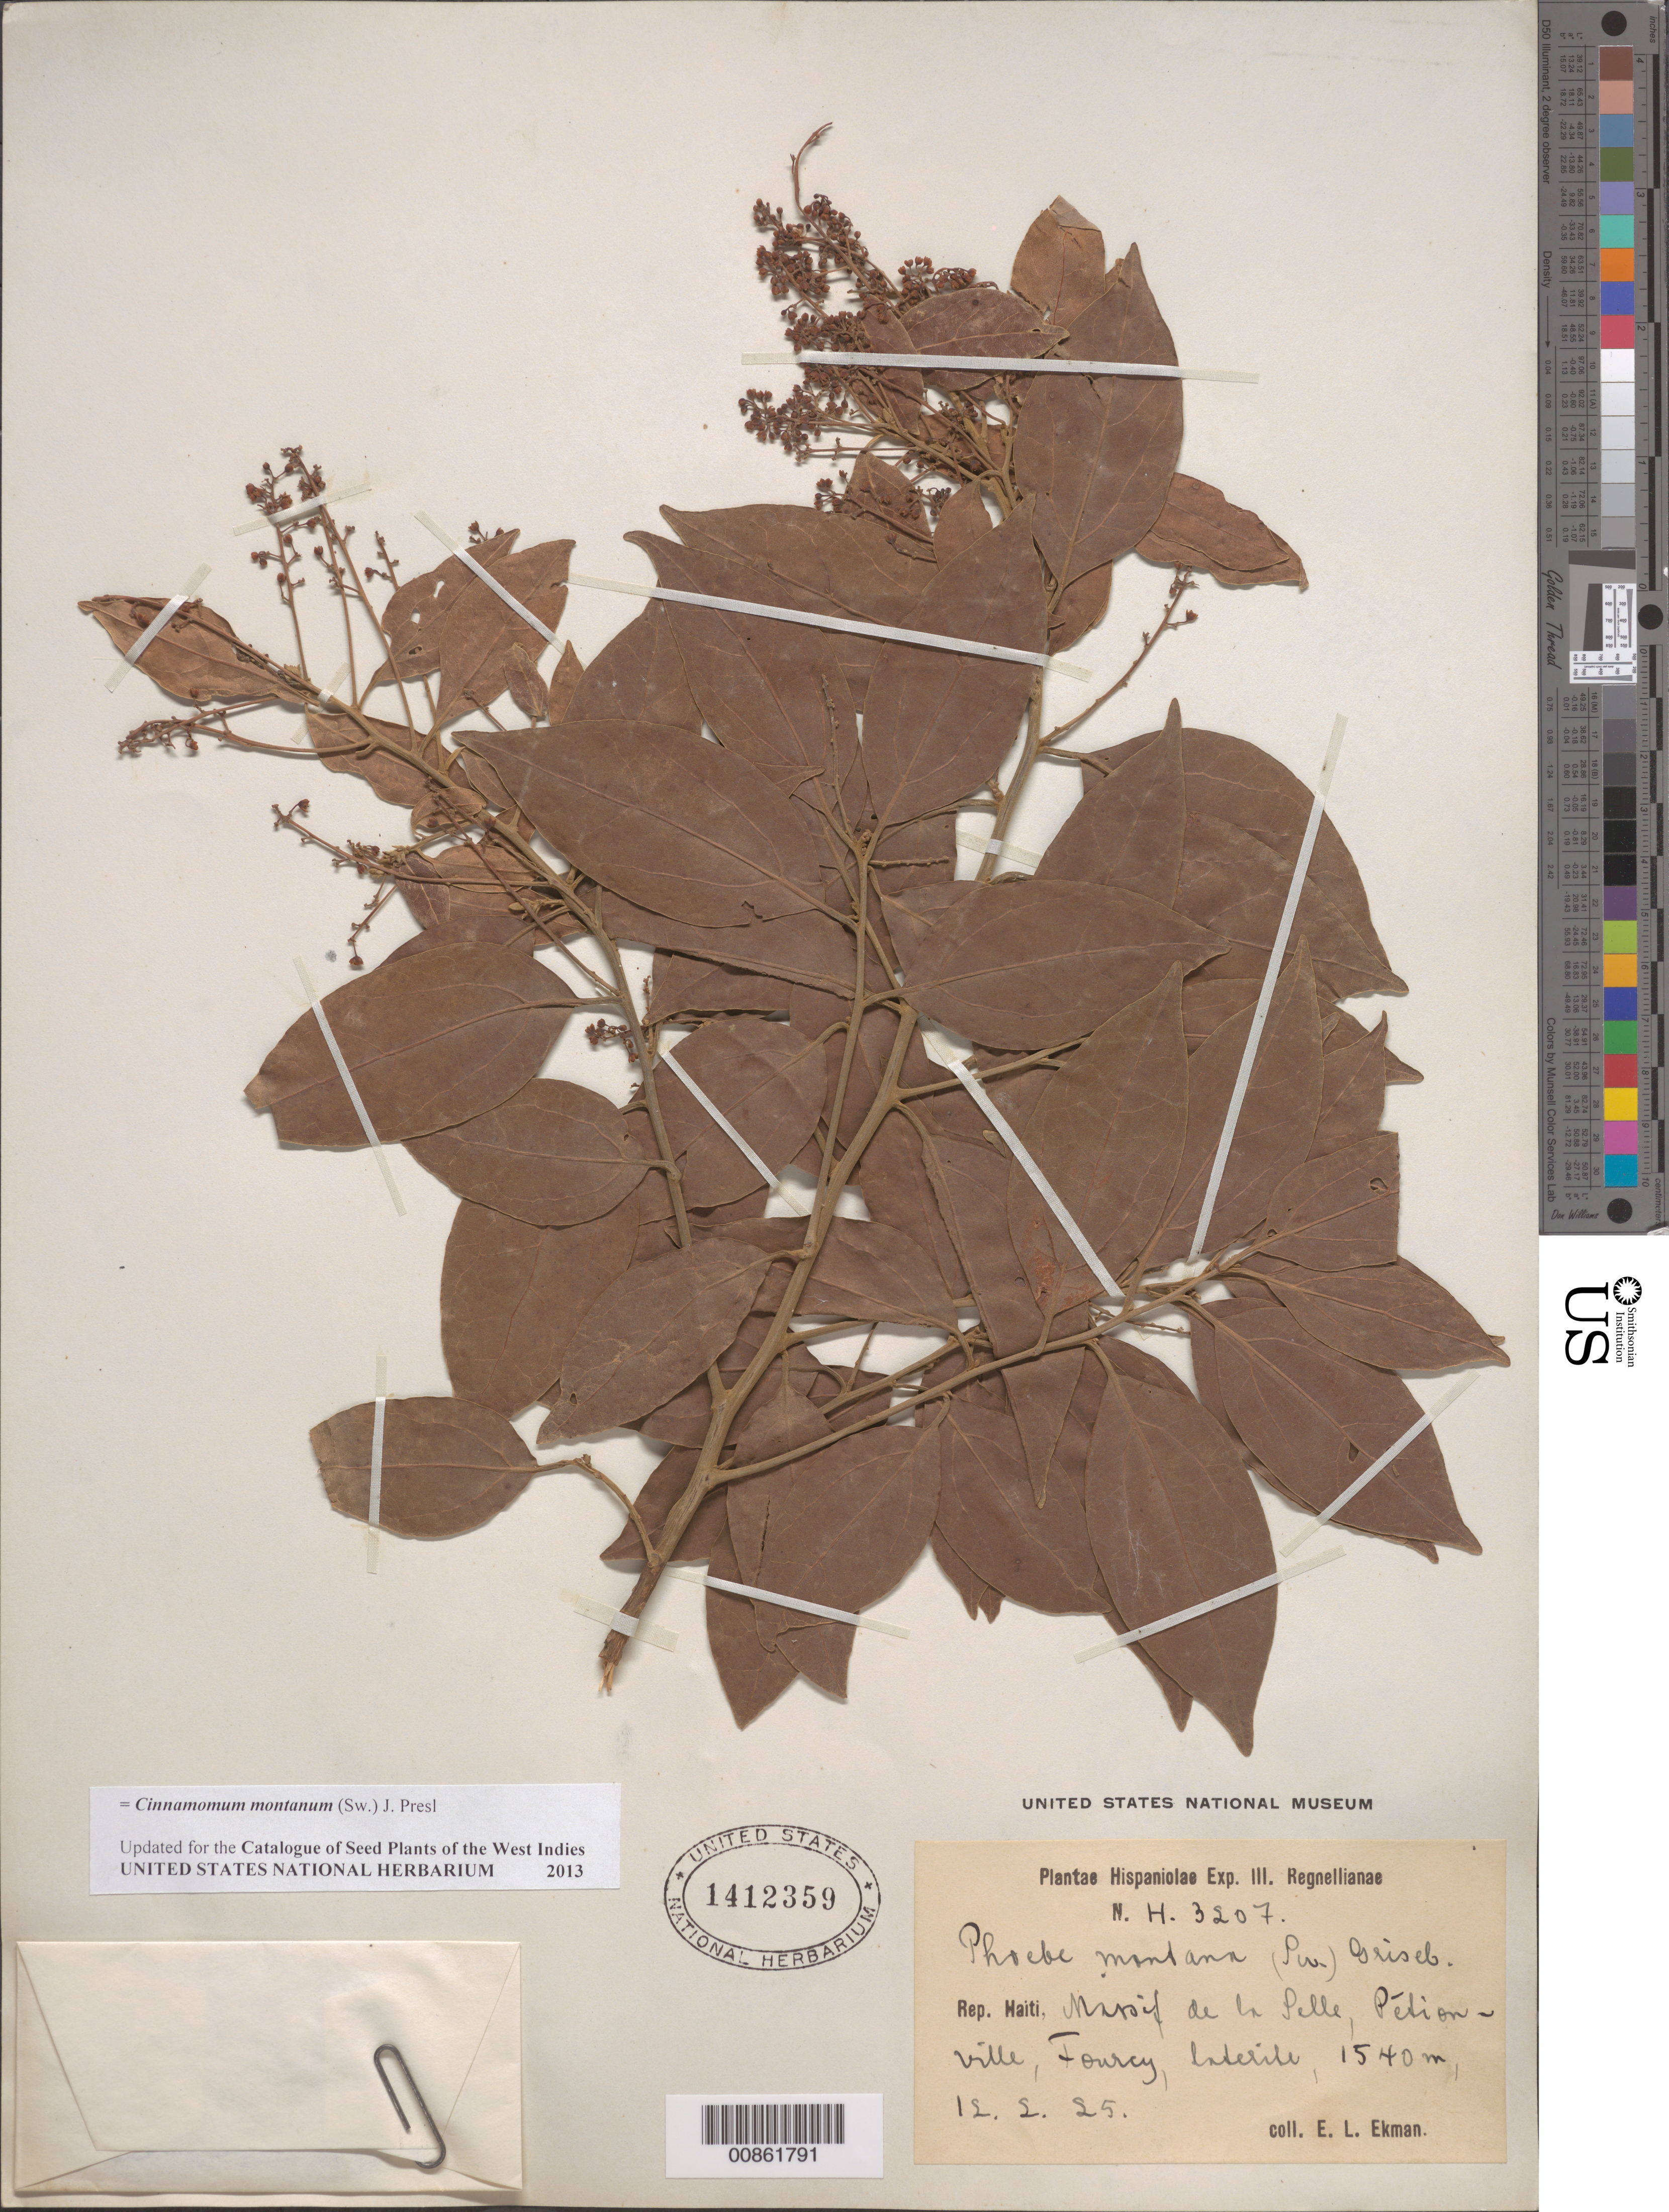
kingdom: Plantae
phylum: Tracheophyta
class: Magnoliopsida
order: Laurales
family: Lauraceae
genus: Cinnamomum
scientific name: Cinnamomum montanum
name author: (Sw.) J. Presl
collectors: E. L. Ekman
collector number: H 3207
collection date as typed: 12 Feb 1925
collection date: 1925-02-12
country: Haiti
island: Hispaniola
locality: Massif de la Selle, Pétionville, Fourcy.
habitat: Laterite.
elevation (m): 1540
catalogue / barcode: US 1412359